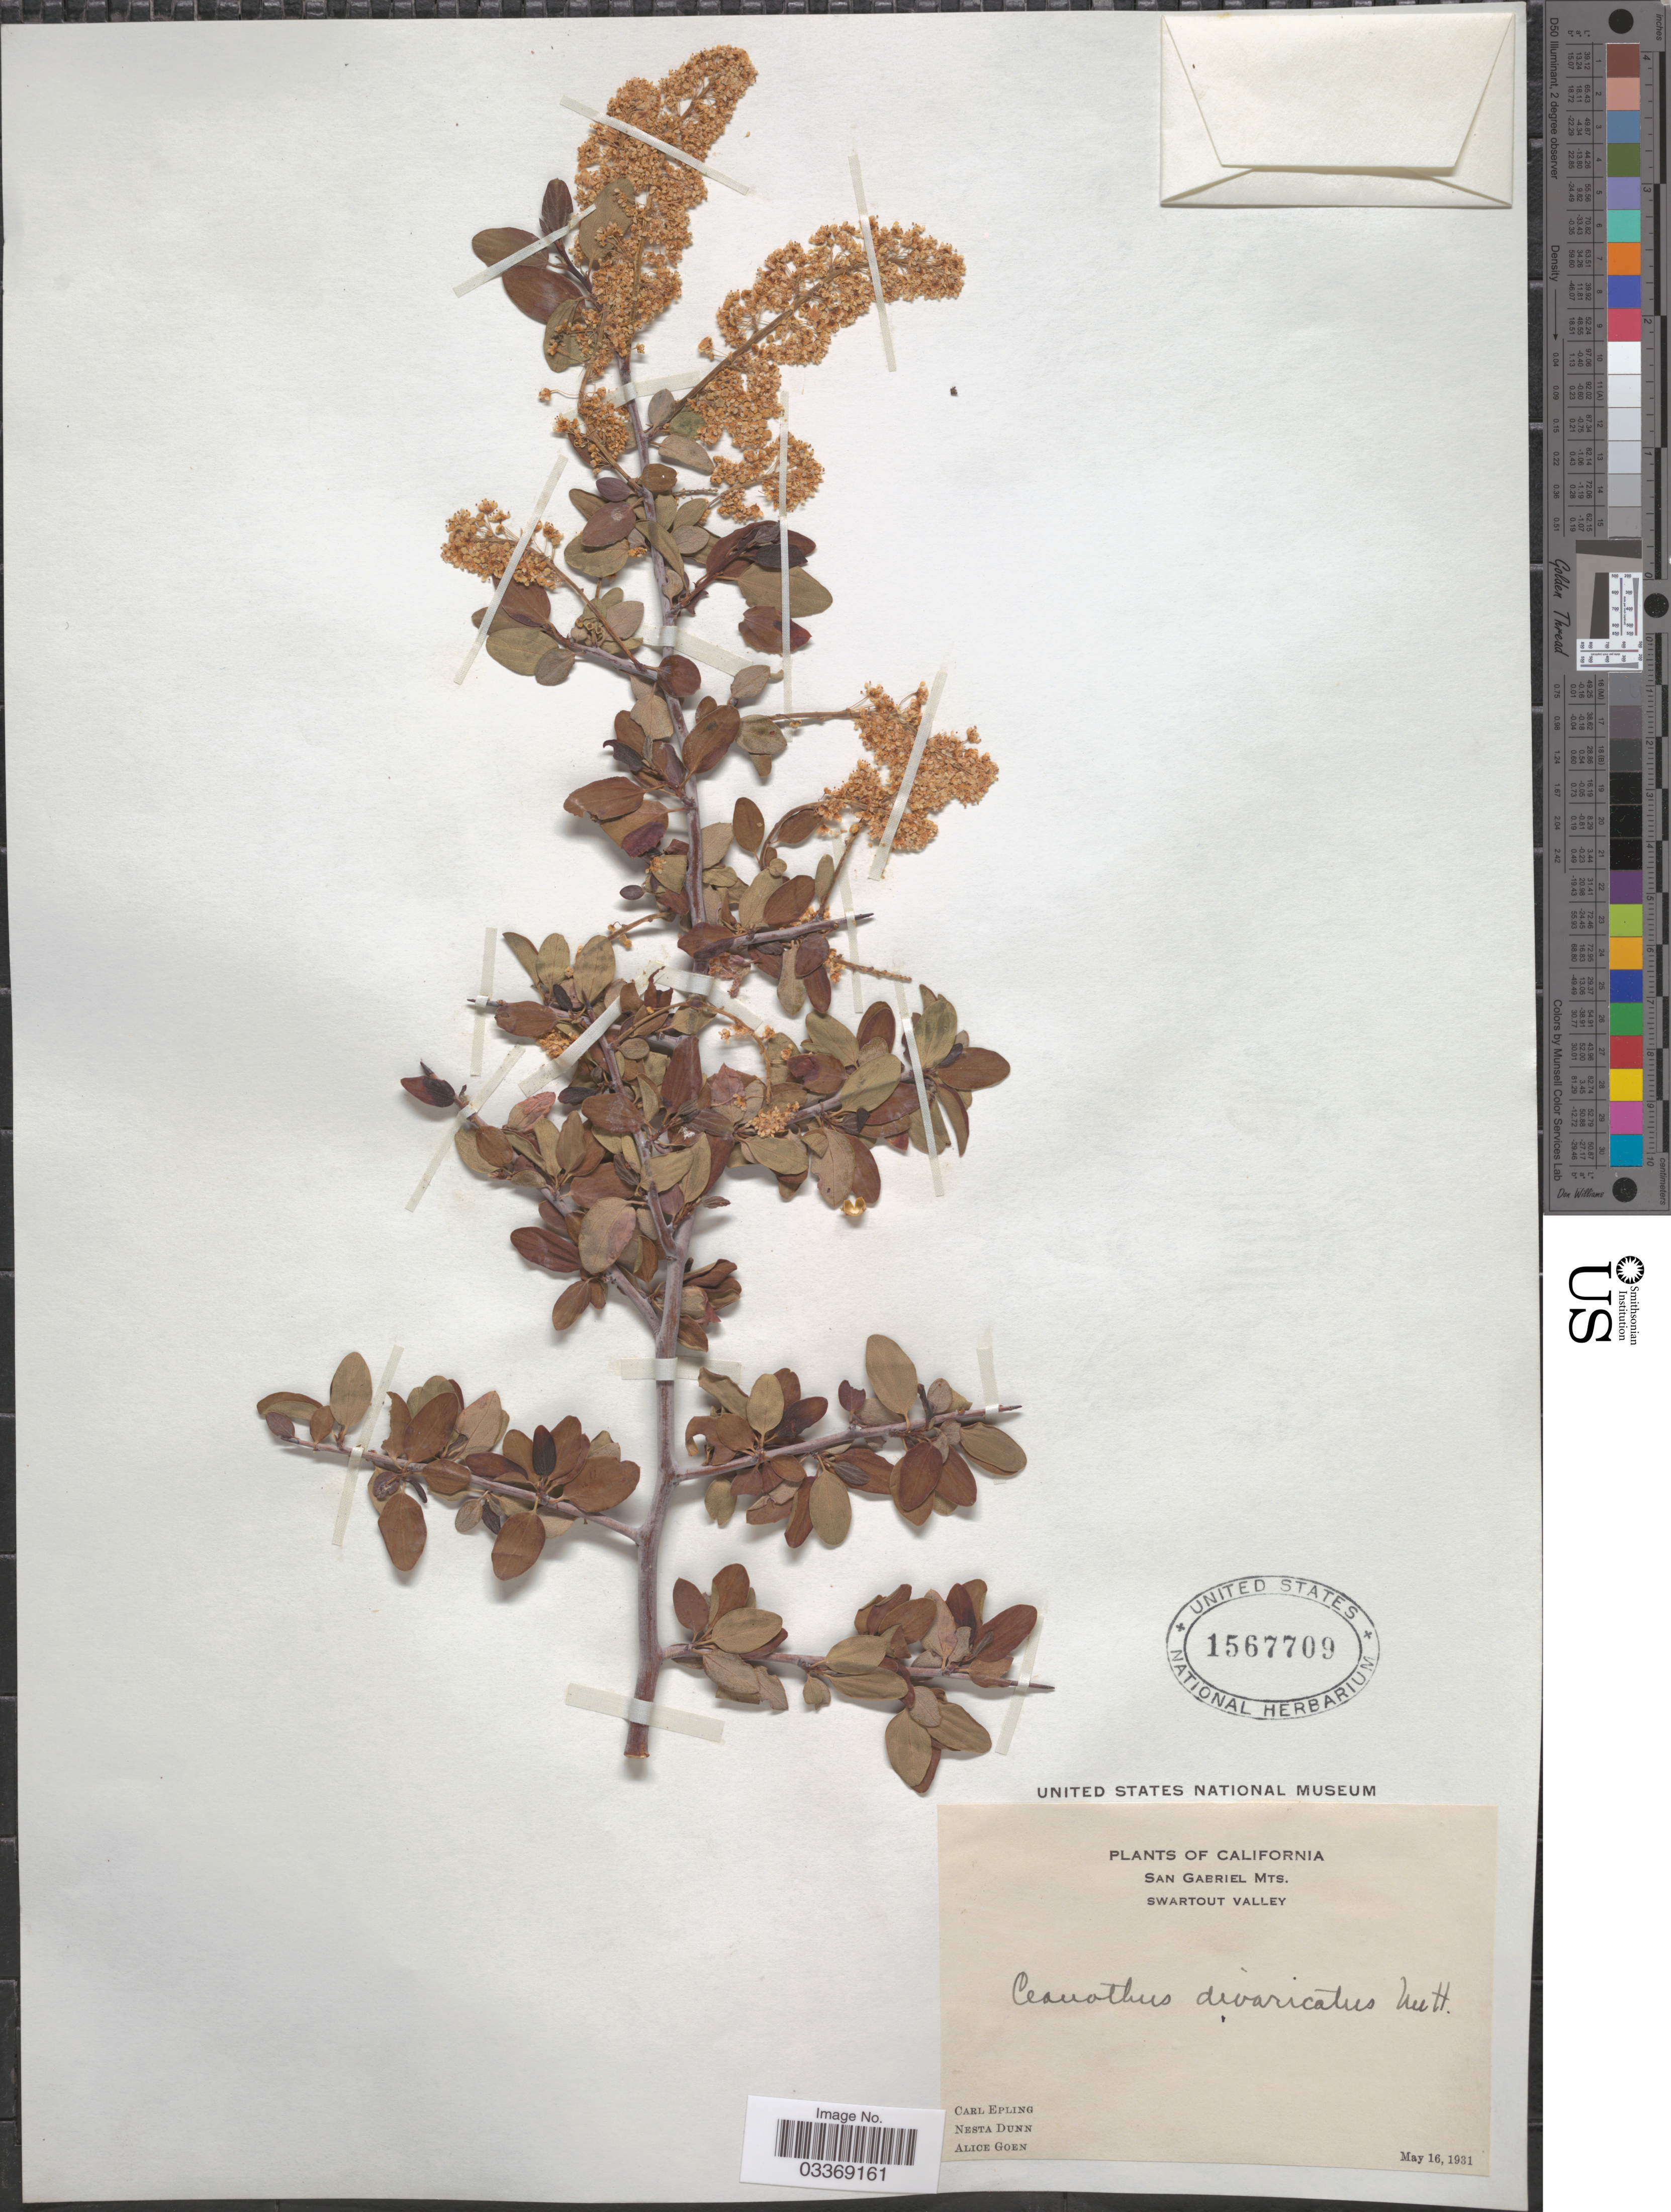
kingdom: Plantae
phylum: Tracheophyta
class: Magnoliopsida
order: Rosales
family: Rhamnaceae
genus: Ceanothus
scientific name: Ceanothus divaricatus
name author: Nutt. ex Torr. & S.F. Gray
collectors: C. C. Epling, N. Dunn & A. Goen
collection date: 1931-05-16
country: United States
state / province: California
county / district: Los Angeles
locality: San Gabriel Mts., Swartout Valley.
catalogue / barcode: US 1567709